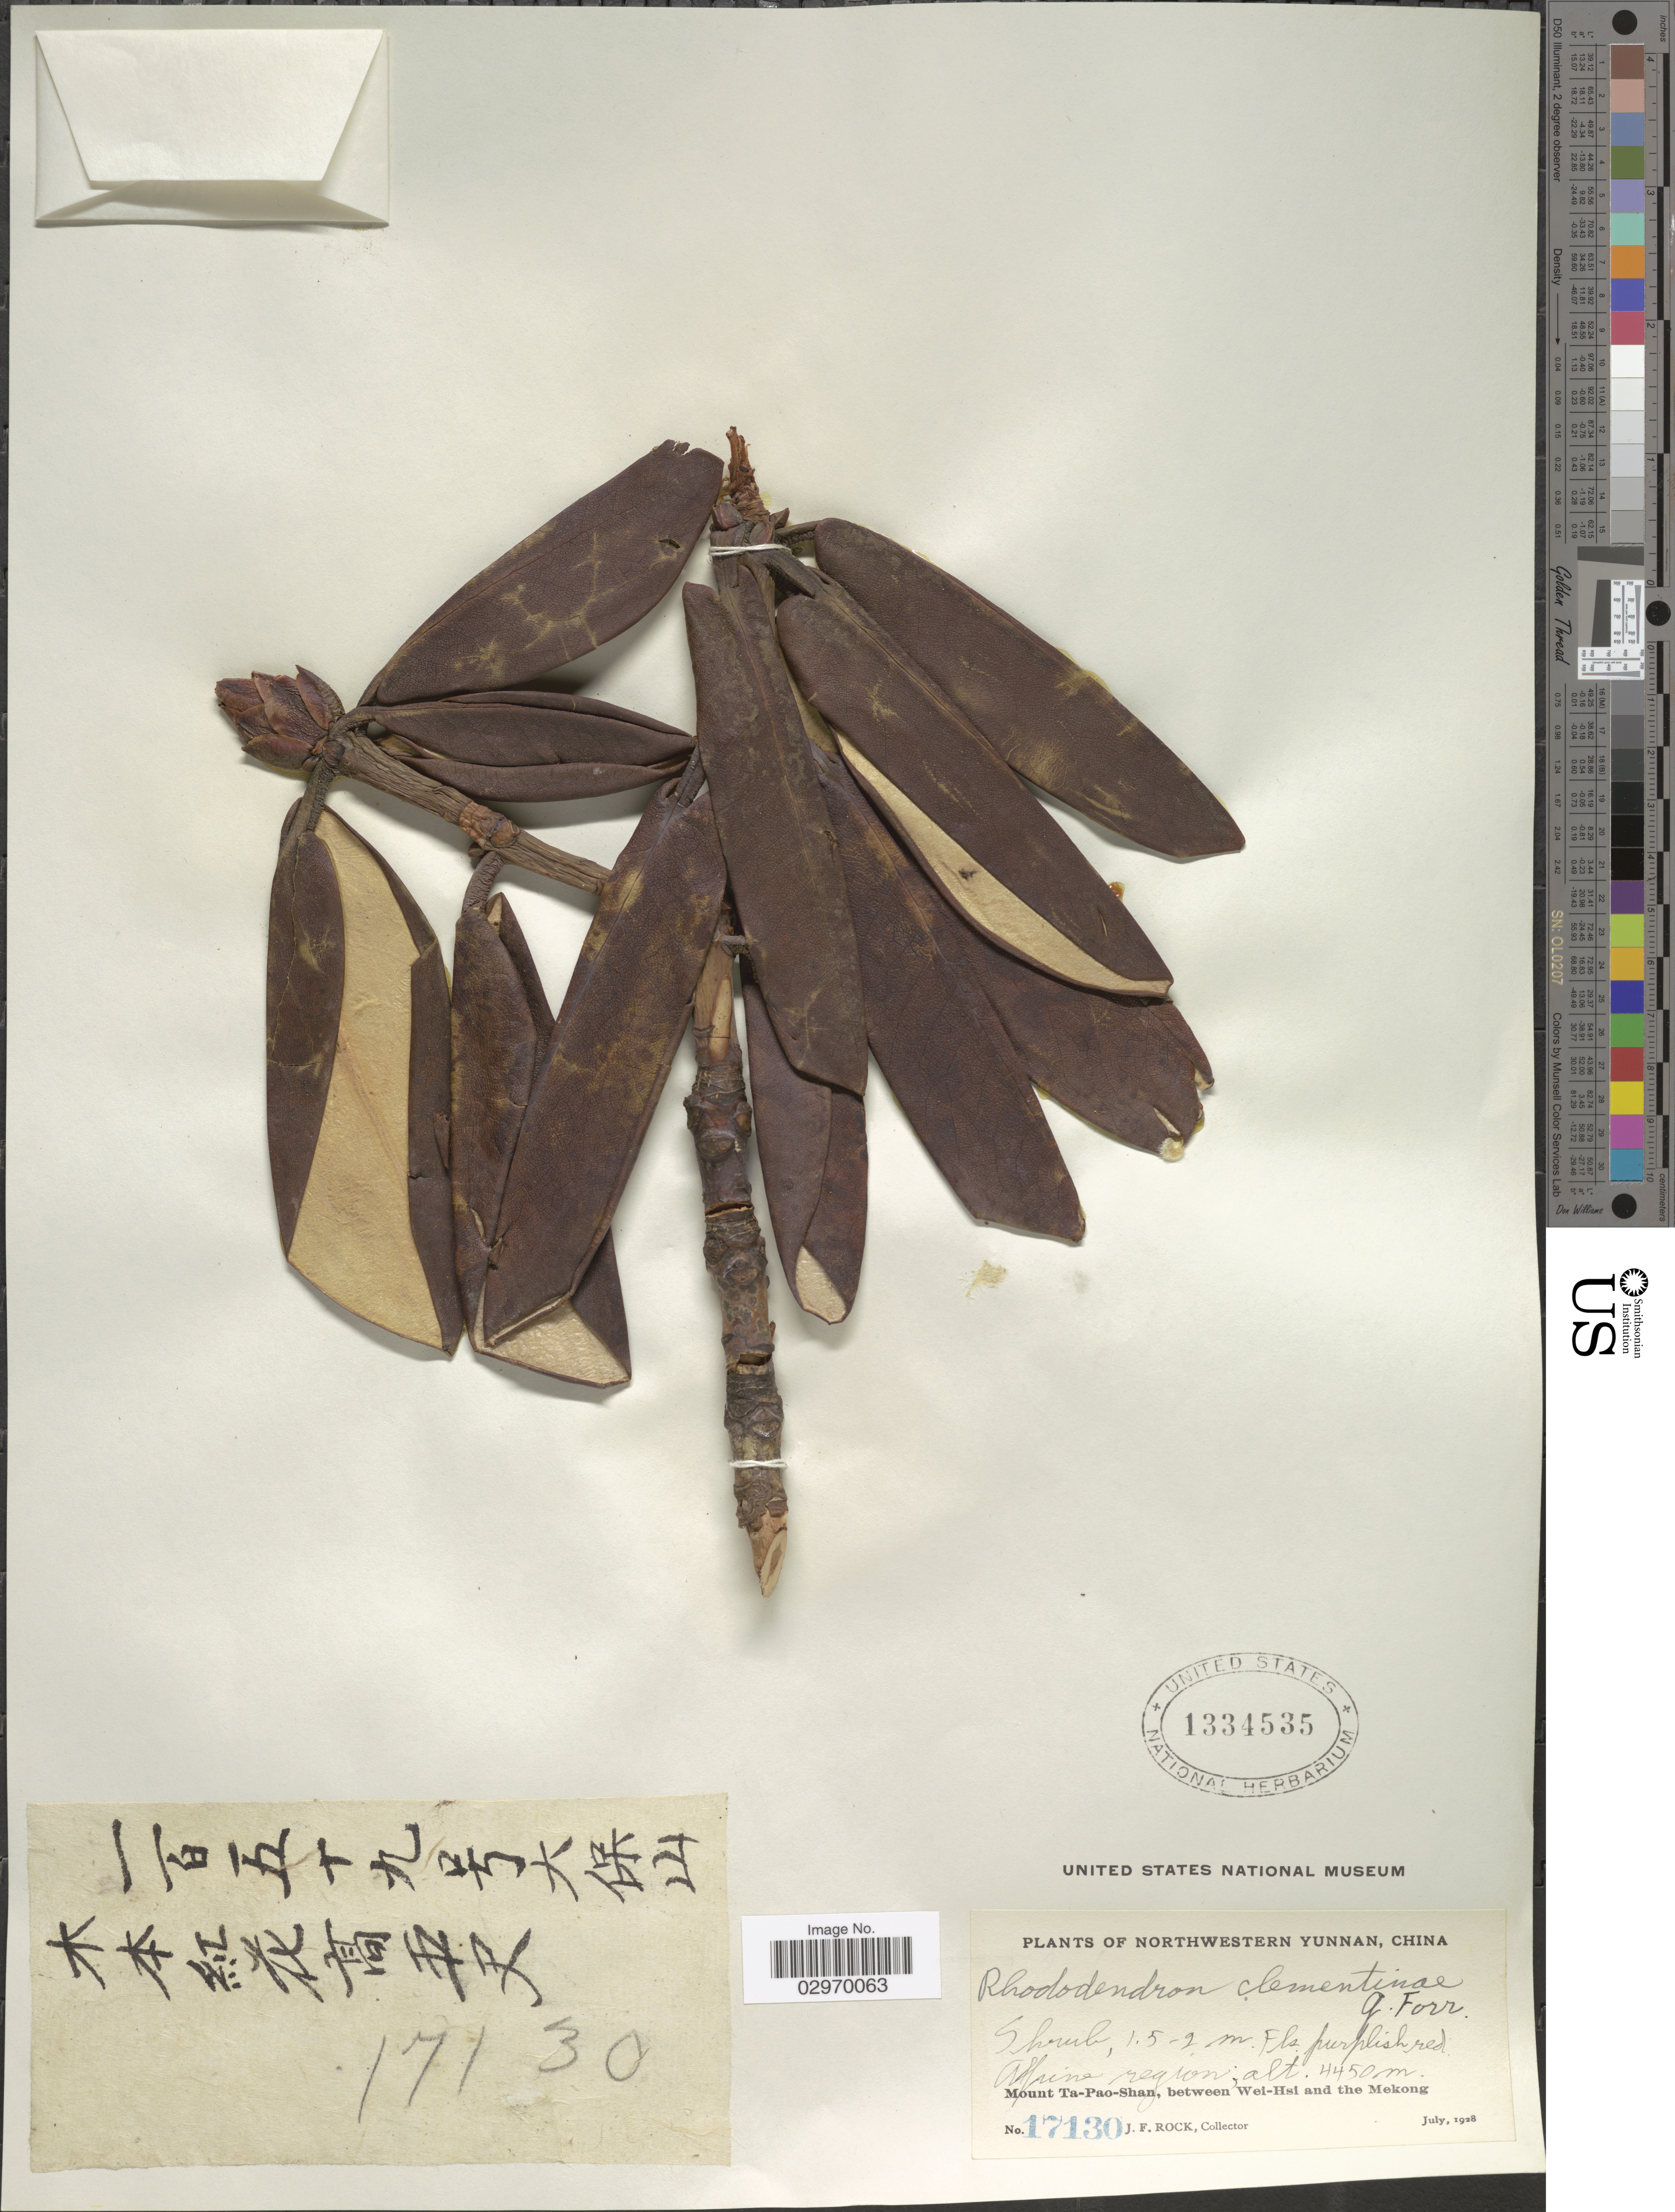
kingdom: Plantae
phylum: Tracheophyta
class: Magnoliopsida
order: Ericales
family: Ericaceae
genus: Rhododendron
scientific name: Rhododendron clementinae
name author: Forrest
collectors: J. Rock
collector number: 17130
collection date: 1928-07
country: China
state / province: Yunnan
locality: Northwestern Yunnan. Alpine region. Mount Ta-Pao-Shan, between Wei-Hsi and the Mekong.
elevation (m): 4450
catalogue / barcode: US 1334535